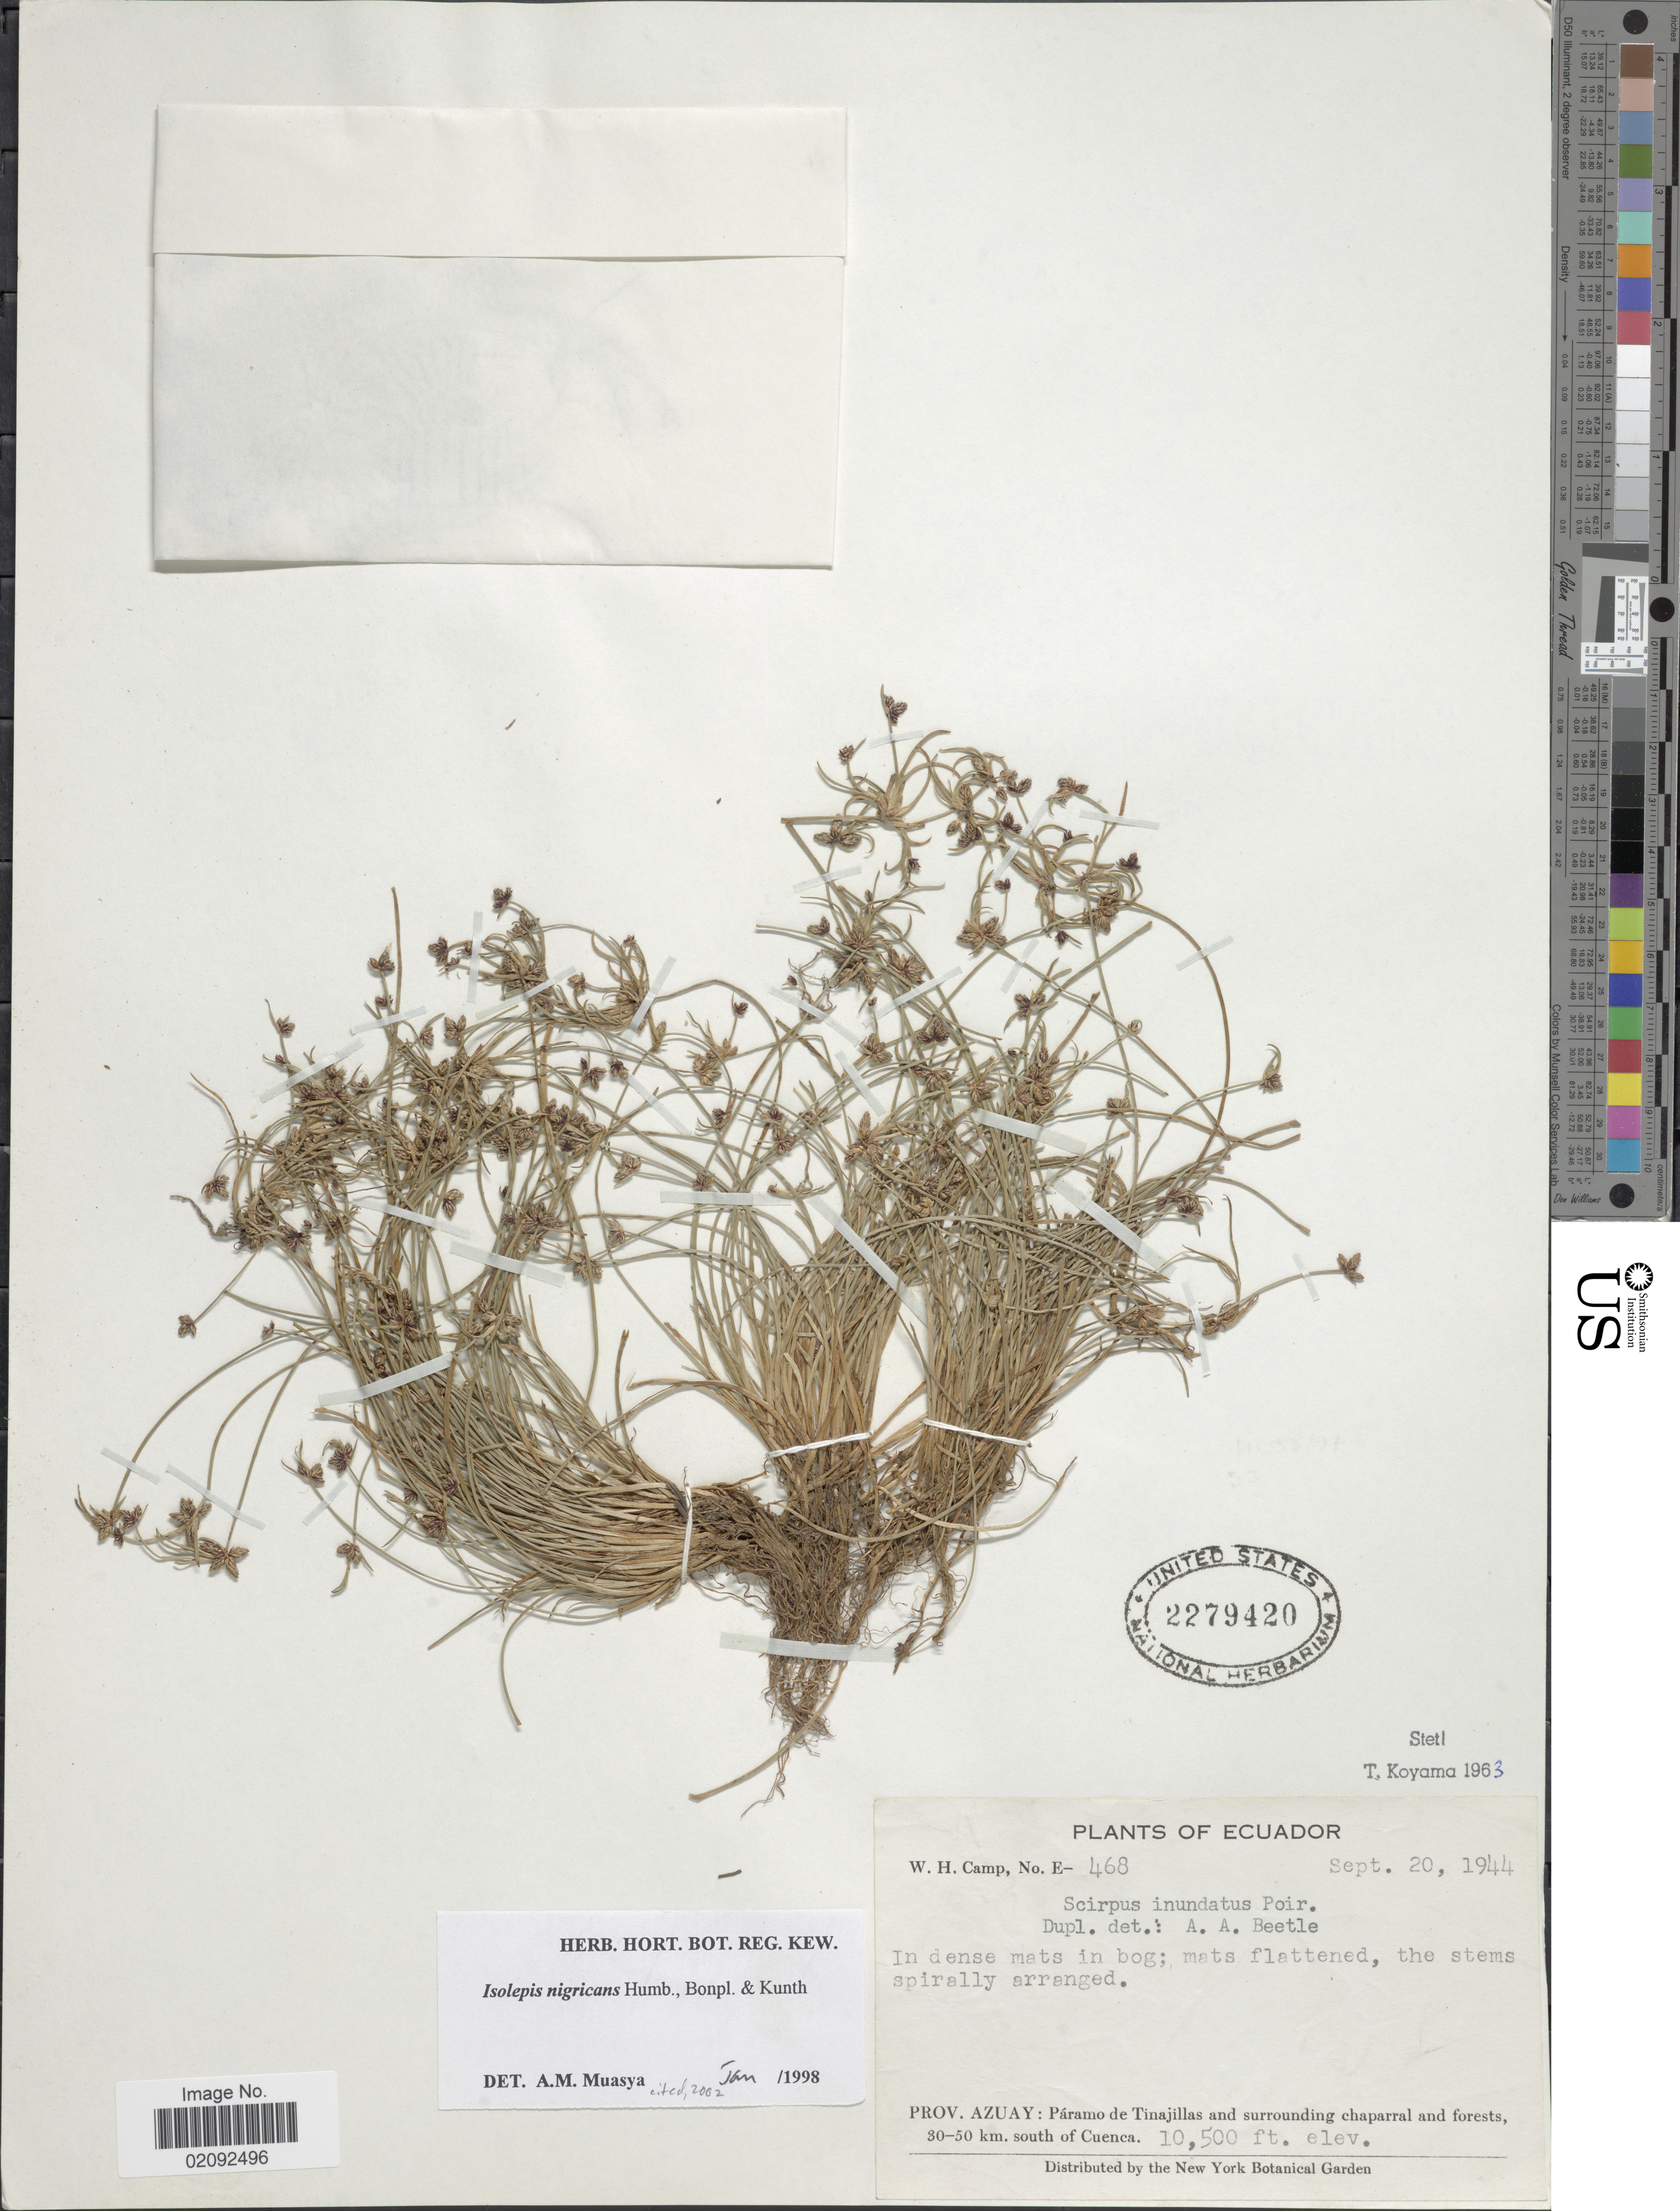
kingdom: Plantae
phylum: Tracheophyta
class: Liliopsida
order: Poales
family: Cyperaceae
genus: Isolepis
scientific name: Isolepis nigricans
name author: Kunth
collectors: W. H. Camp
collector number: E-468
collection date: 1944-09-20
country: Ecuador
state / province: Azuay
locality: Paramo de Tinajillas and surrounding chaparral and forests, 30-50km. south of Cuenca.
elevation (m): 3200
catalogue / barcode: US 2279420